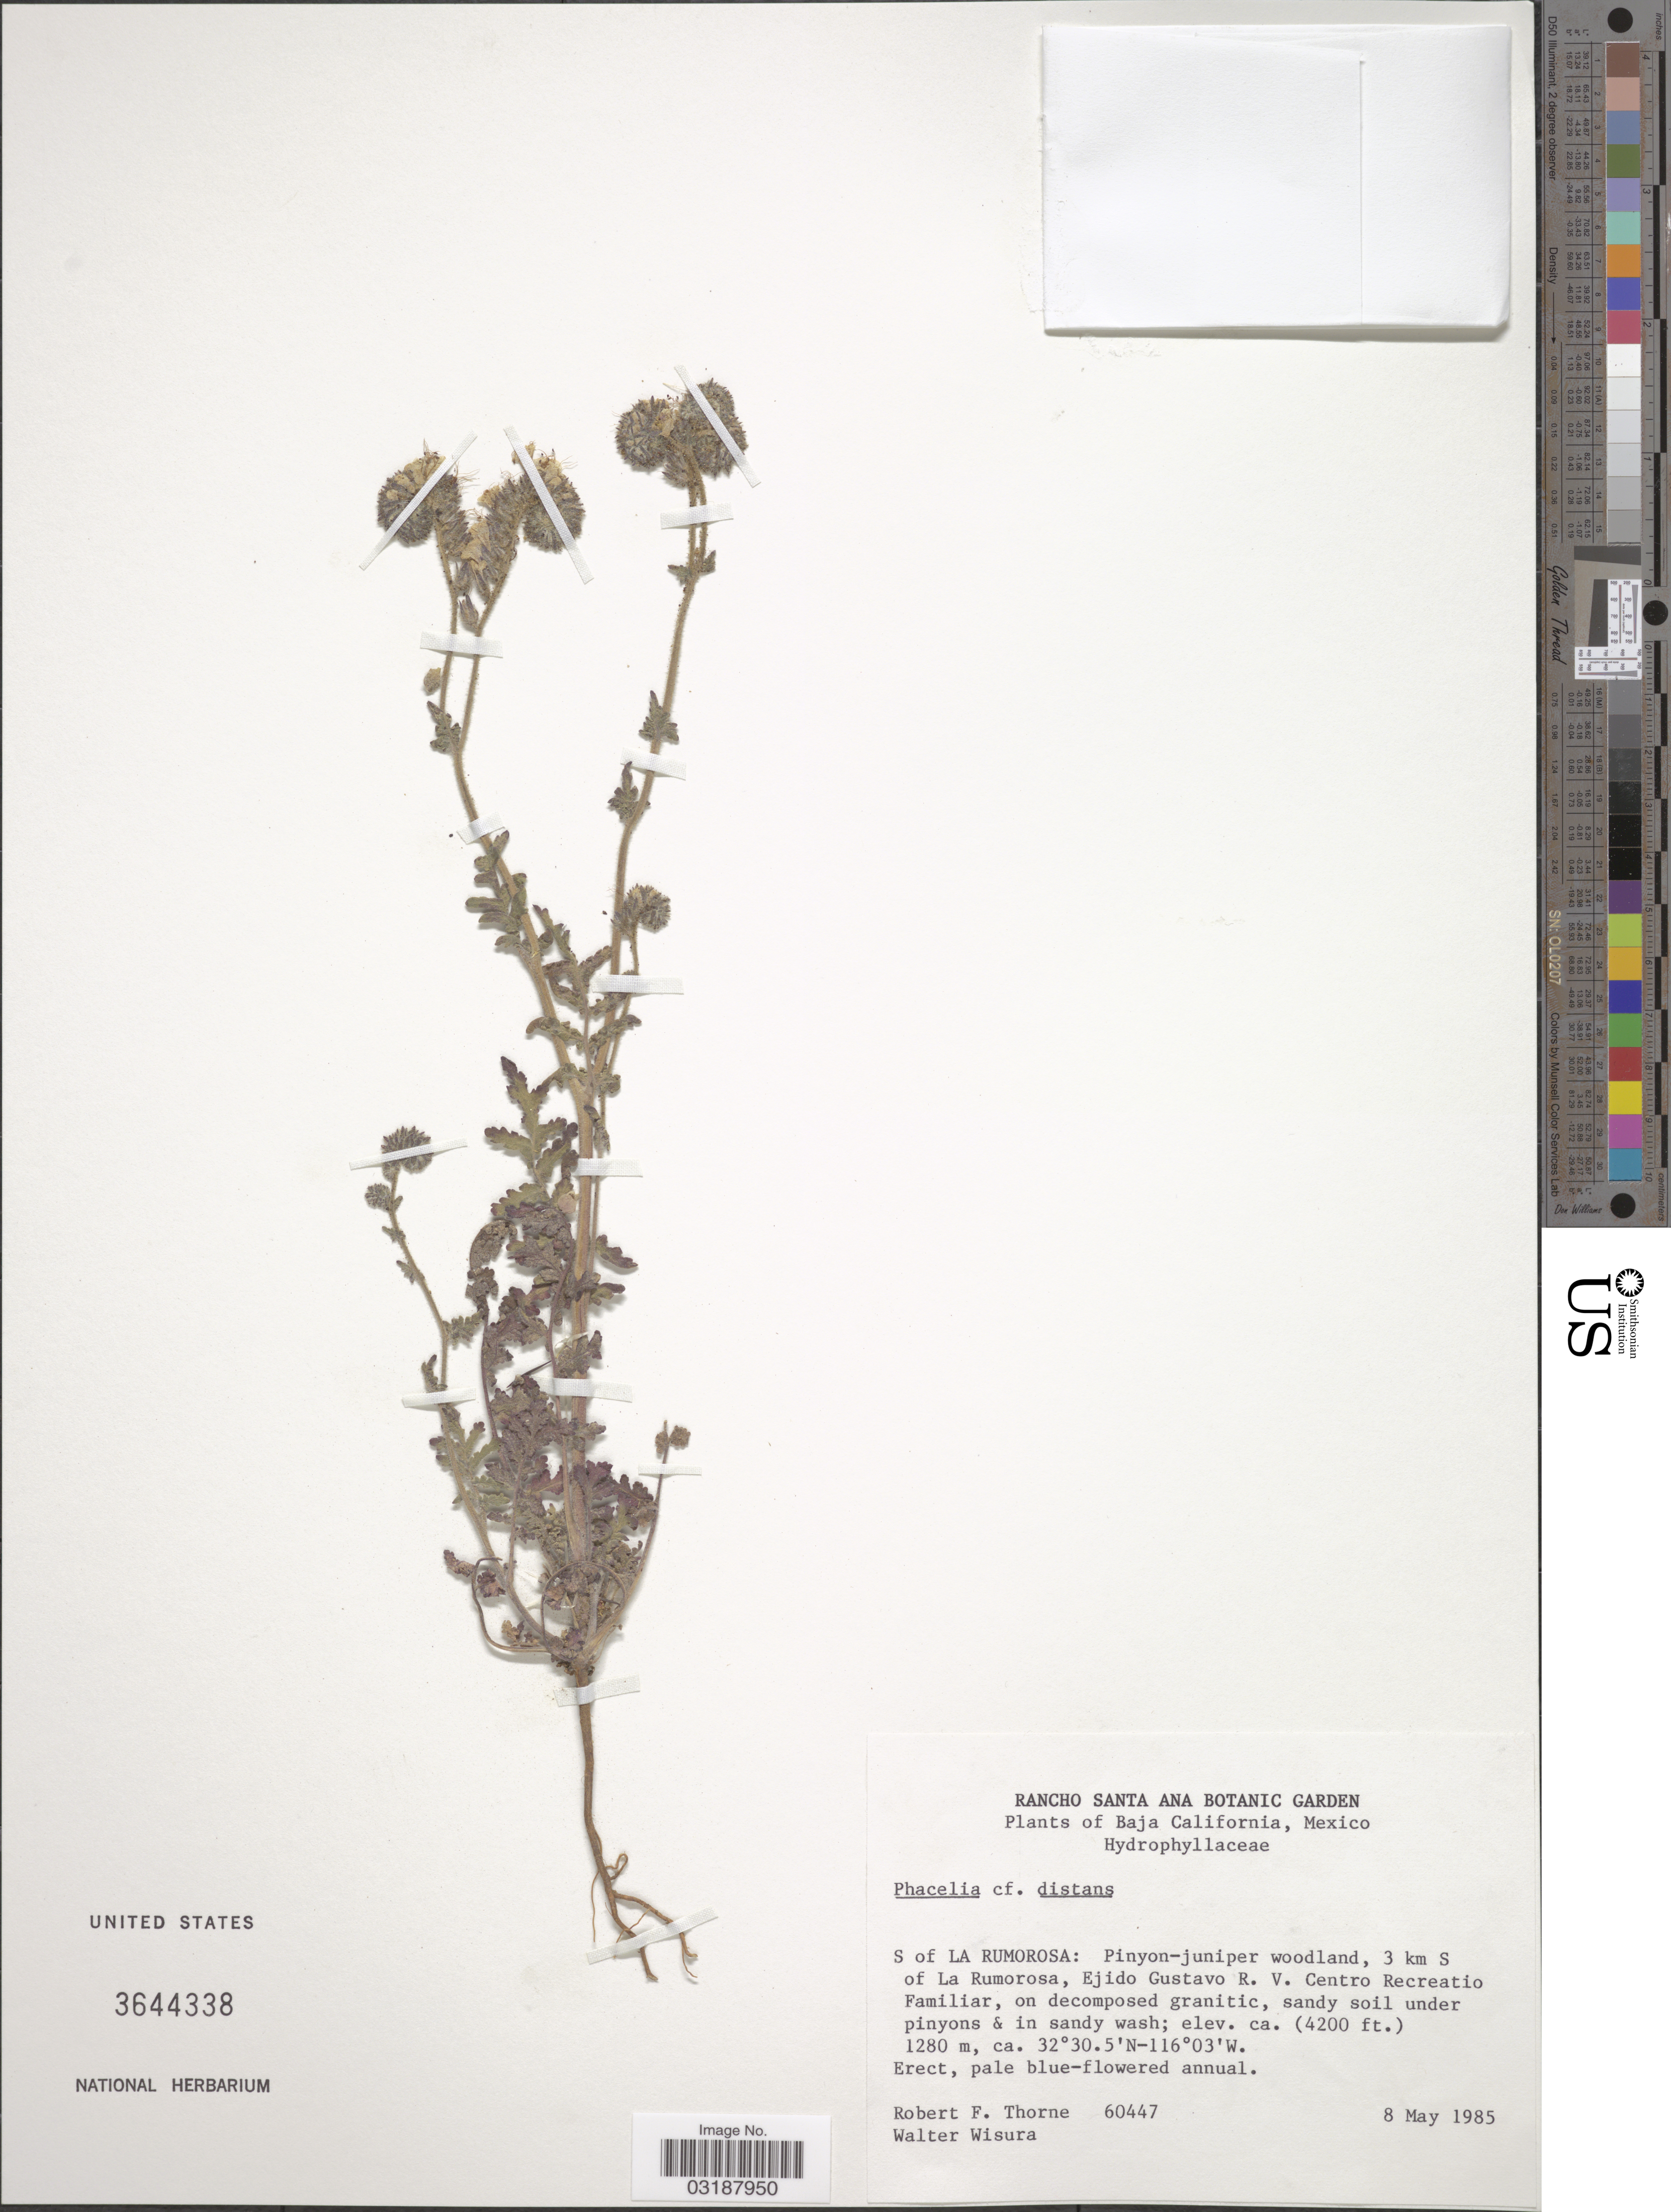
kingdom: Plantae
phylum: Tracheophyta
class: Magnoliopsida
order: Boraginales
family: Hydrophyllaceae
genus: Phacelia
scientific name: Phacelia distans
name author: Benth.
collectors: R. F. Thorne & W. Wisura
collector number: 60447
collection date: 1985-05-08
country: Mexico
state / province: Baja California Norte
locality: S of La Rumorosa: Pinyon-juniper woodland, 3 km S of La Rumorosa, Ejido Gustavo R. V. Centro Recreatio Familiar.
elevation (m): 1280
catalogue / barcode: US 3644338